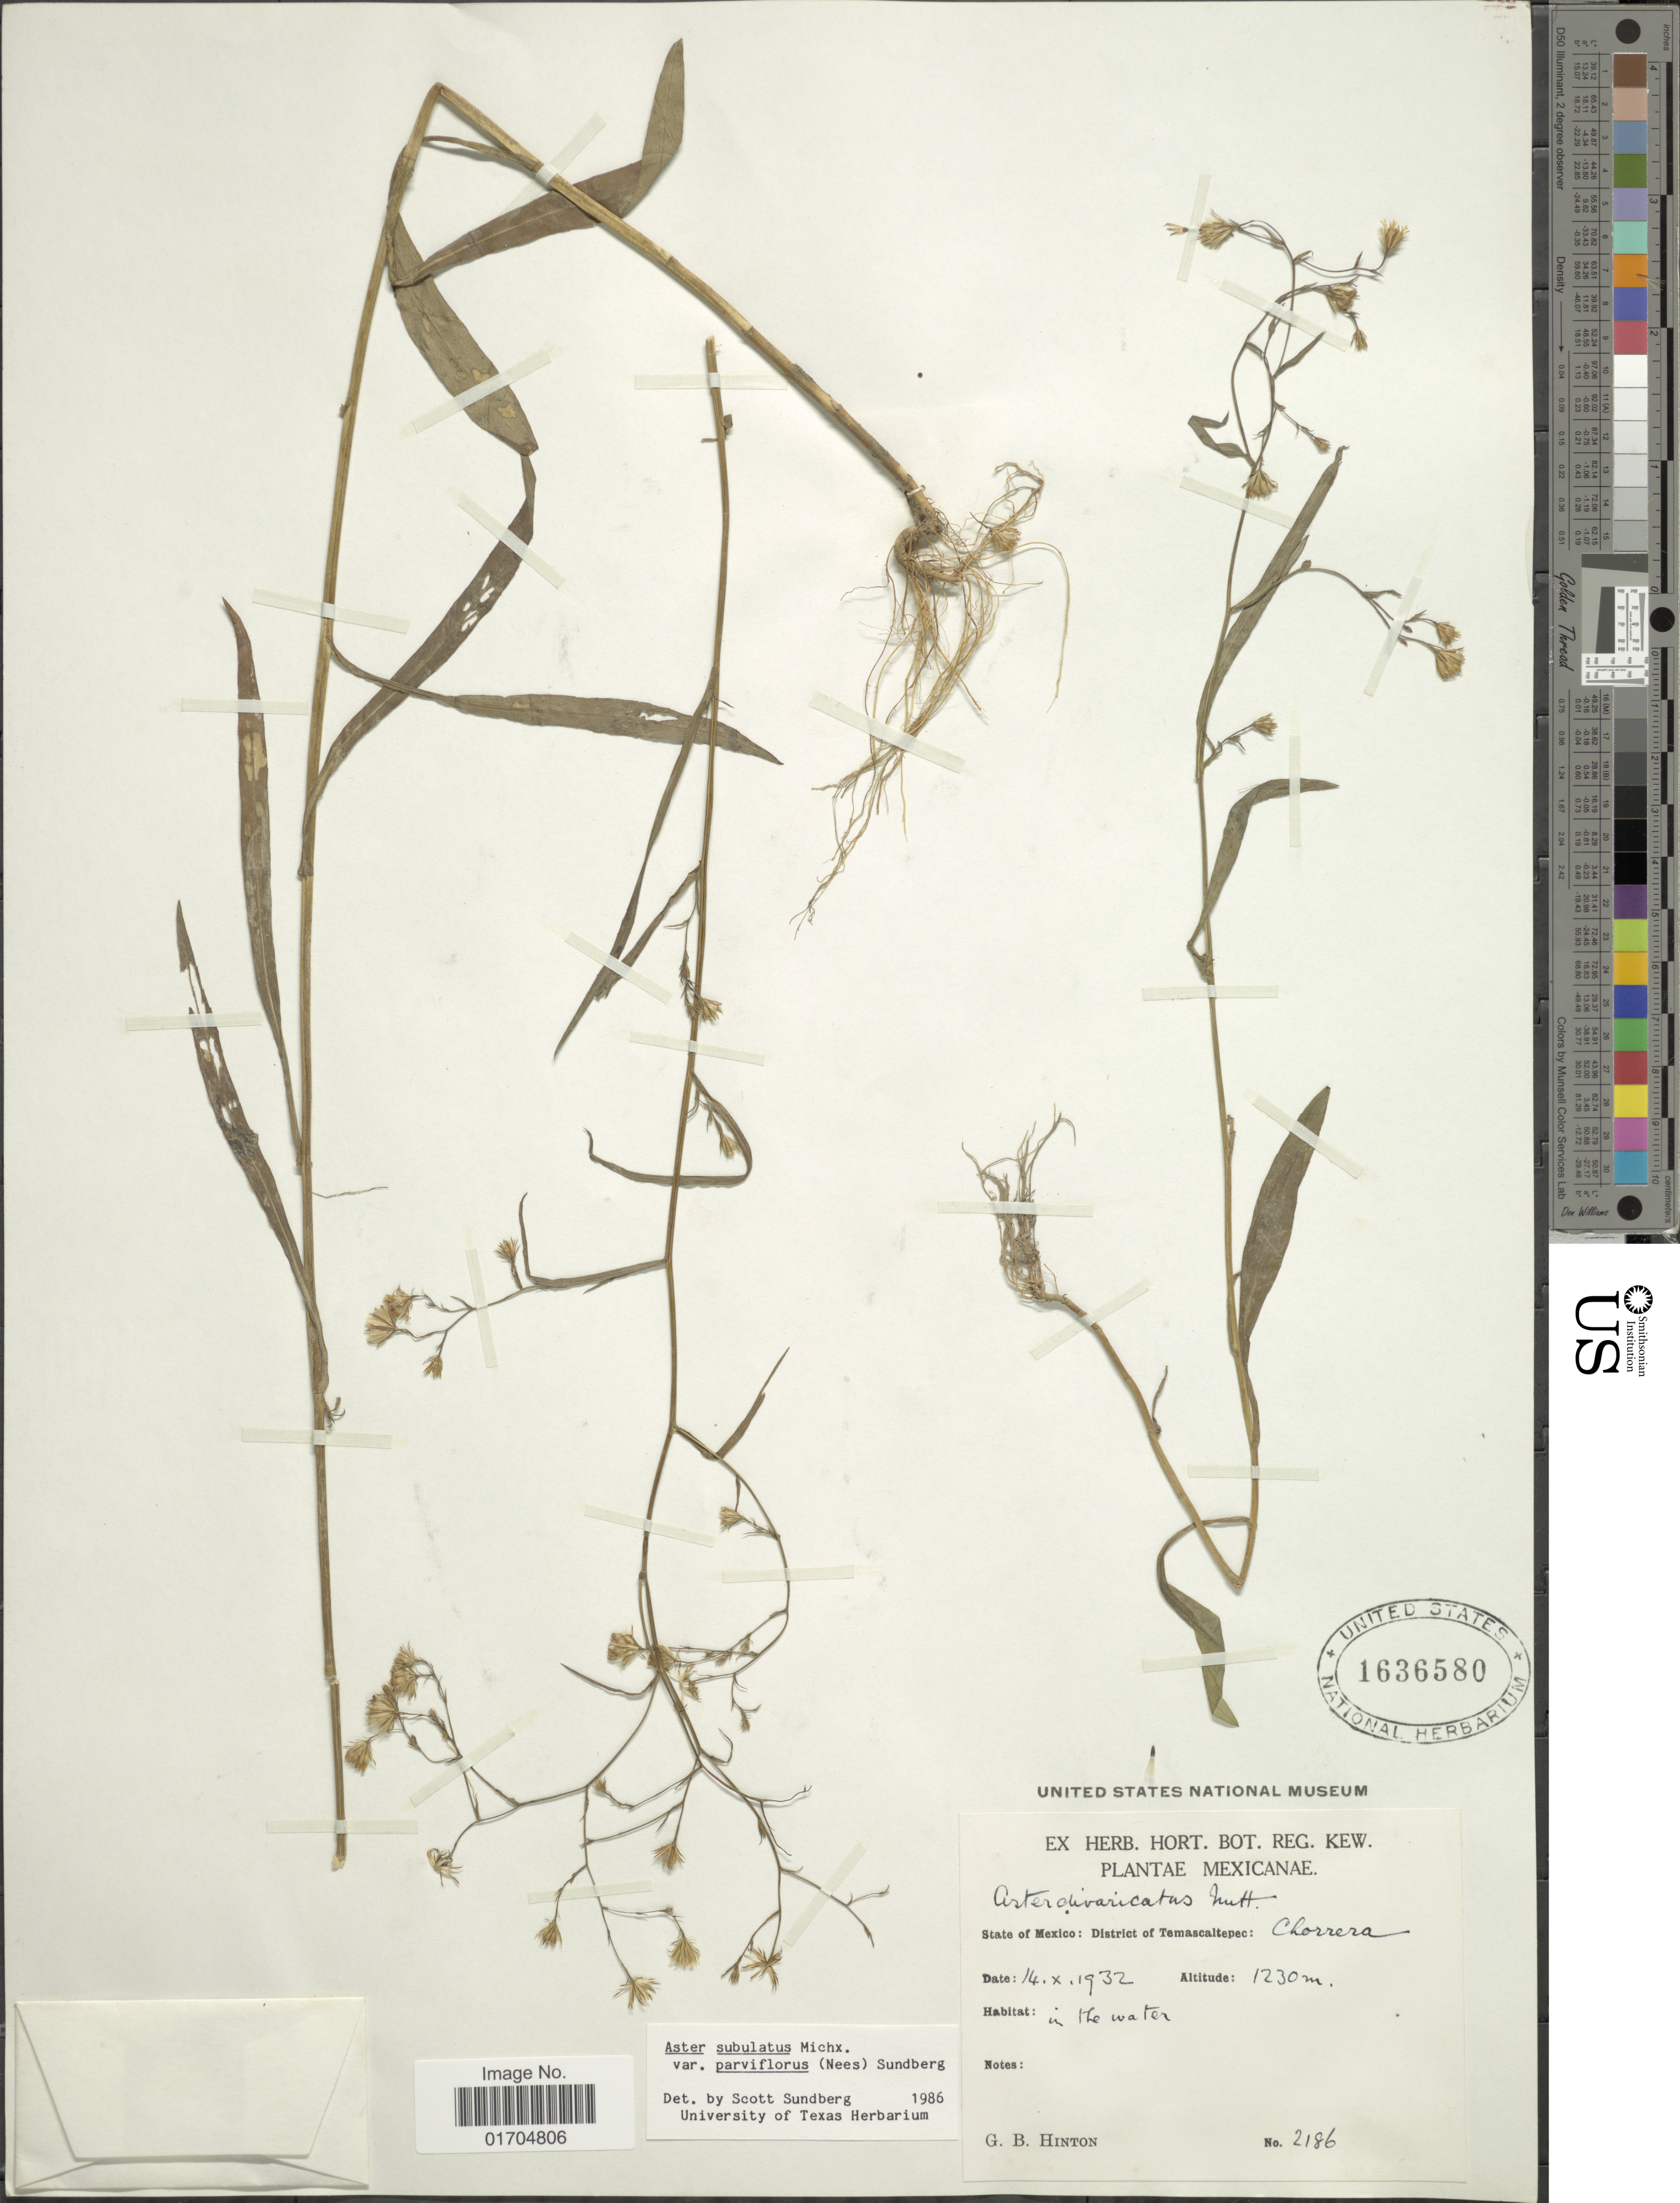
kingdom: Plantae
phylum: Tracheophyta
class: Magnoliopsida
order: Asterales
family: Asteraceae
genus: Symphyotrichum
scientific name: Symphyotrichum subulatum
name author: (Michx.) G.L. Nesom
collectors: G. B. Hinton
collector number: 2186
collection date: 1932-10-14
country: Mexico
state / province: México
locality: District of Temascaltepec: Chorrera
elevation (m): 1230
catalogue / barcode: US 1636580